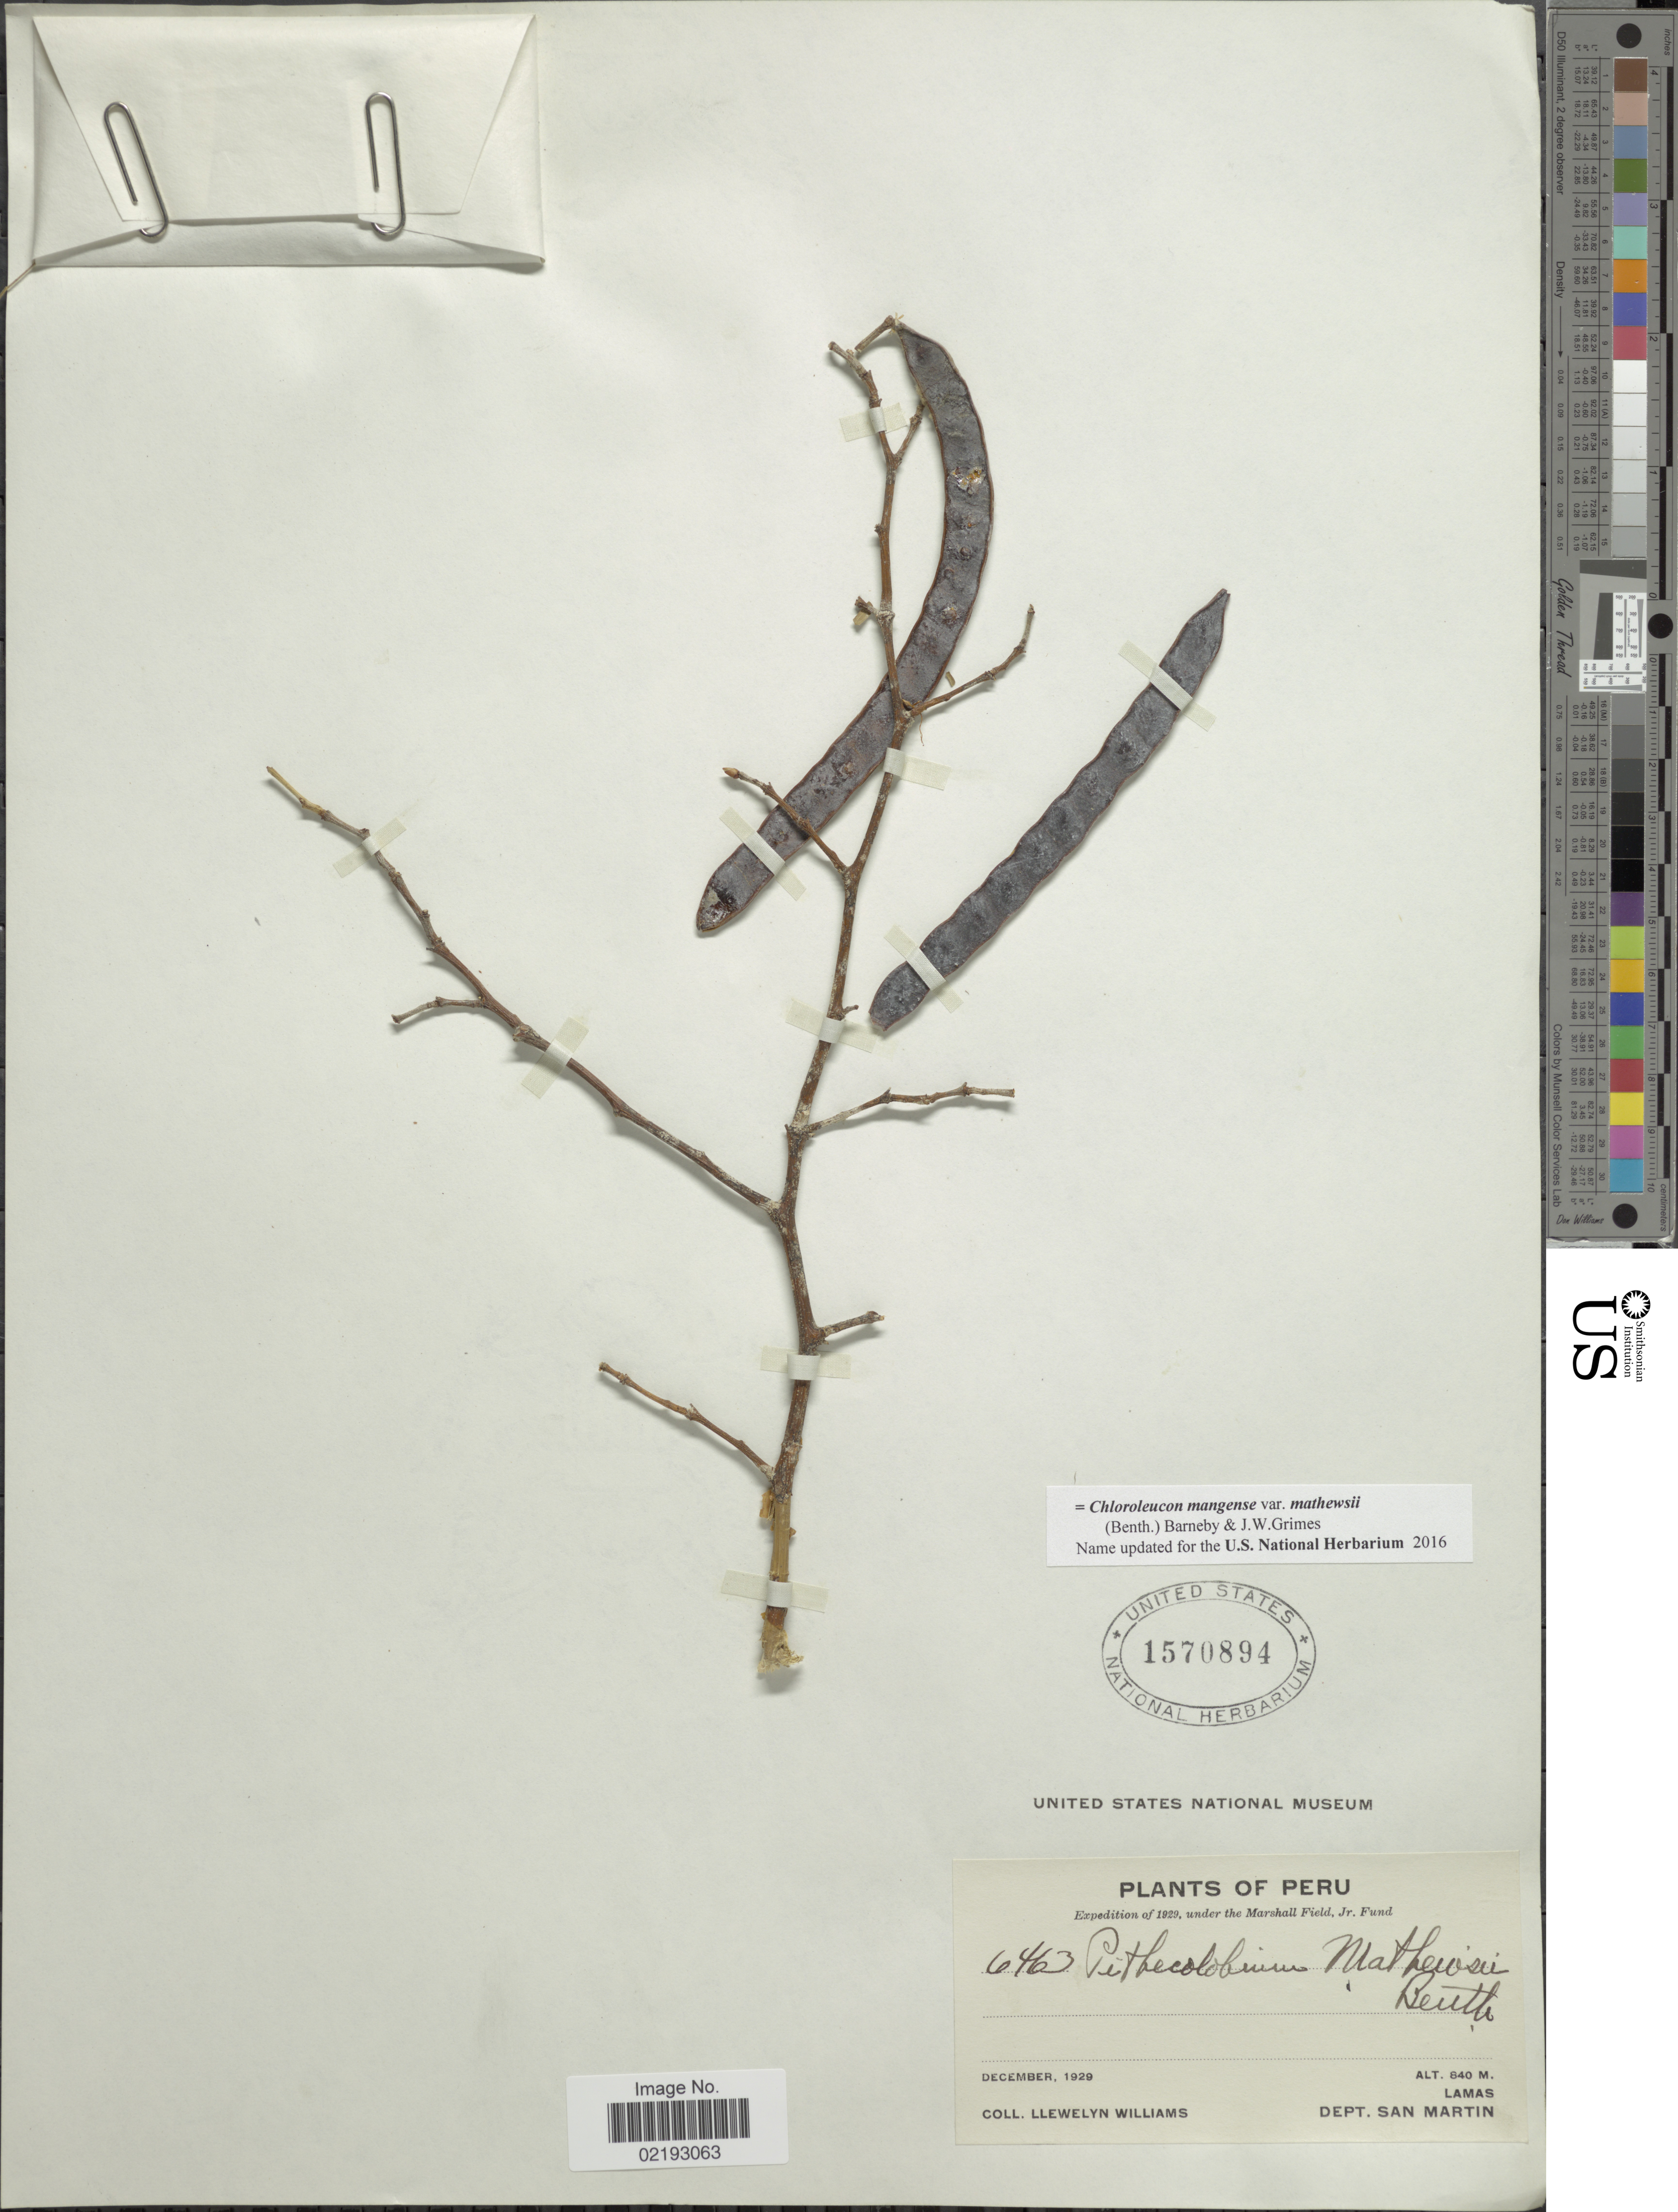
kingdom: Plantae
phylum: Tracheophyta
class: Magnoliopsida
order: Fabales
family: Fabaceae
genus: Chloroleucon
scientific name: Chloroleucon mangense var. mathewsii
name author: (Benth.) Barneby & J.W. Grimes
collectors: Ll. Williams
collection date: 1929-12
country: Peru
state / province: San Martín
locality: Lamas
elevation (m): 840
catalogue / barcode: US 1570894